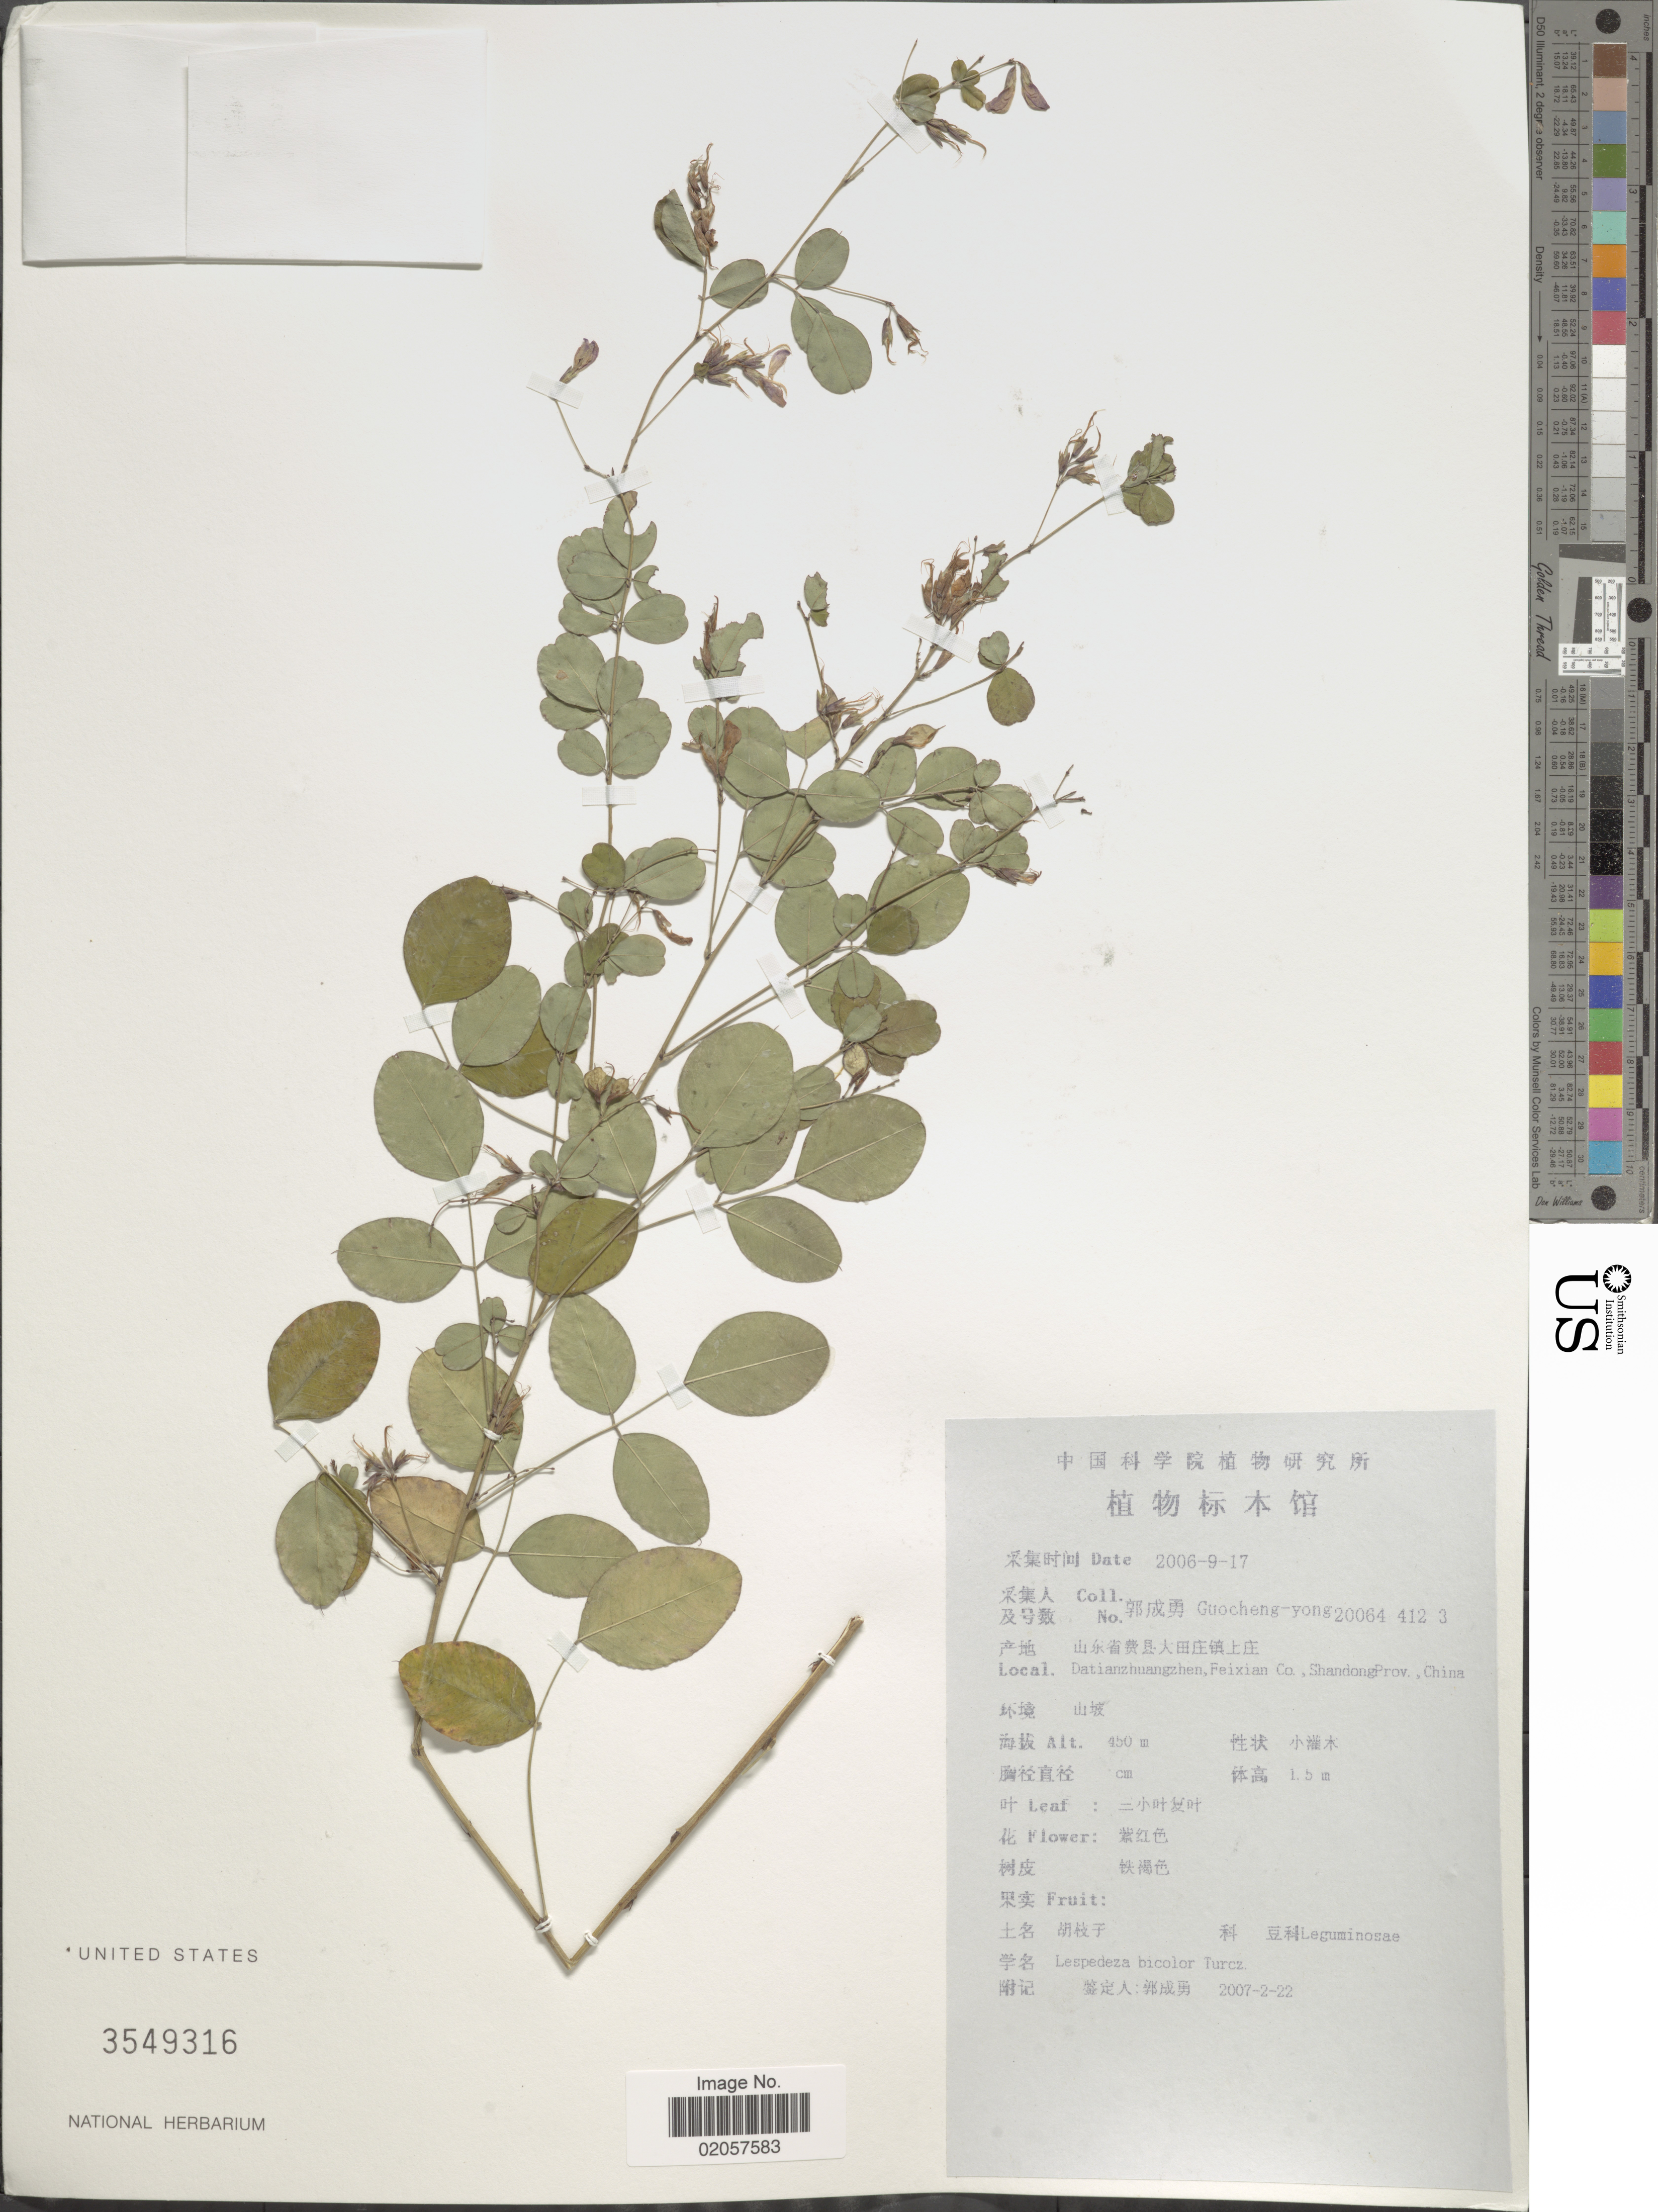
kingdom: Plantae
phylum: Tracheophyta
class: Magnoliopsida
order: Fabales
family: Fabaceae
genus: Lespedeza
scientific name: Lespedeza bicolor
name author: Turcz.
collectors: Guo cheng-yong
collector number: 200644123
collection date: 2006-09-17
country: China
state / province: Shandong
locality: Datianzhuangzhen, Feixian Co., Shandong Prov., China.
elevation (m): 450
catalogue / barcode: US 3549316